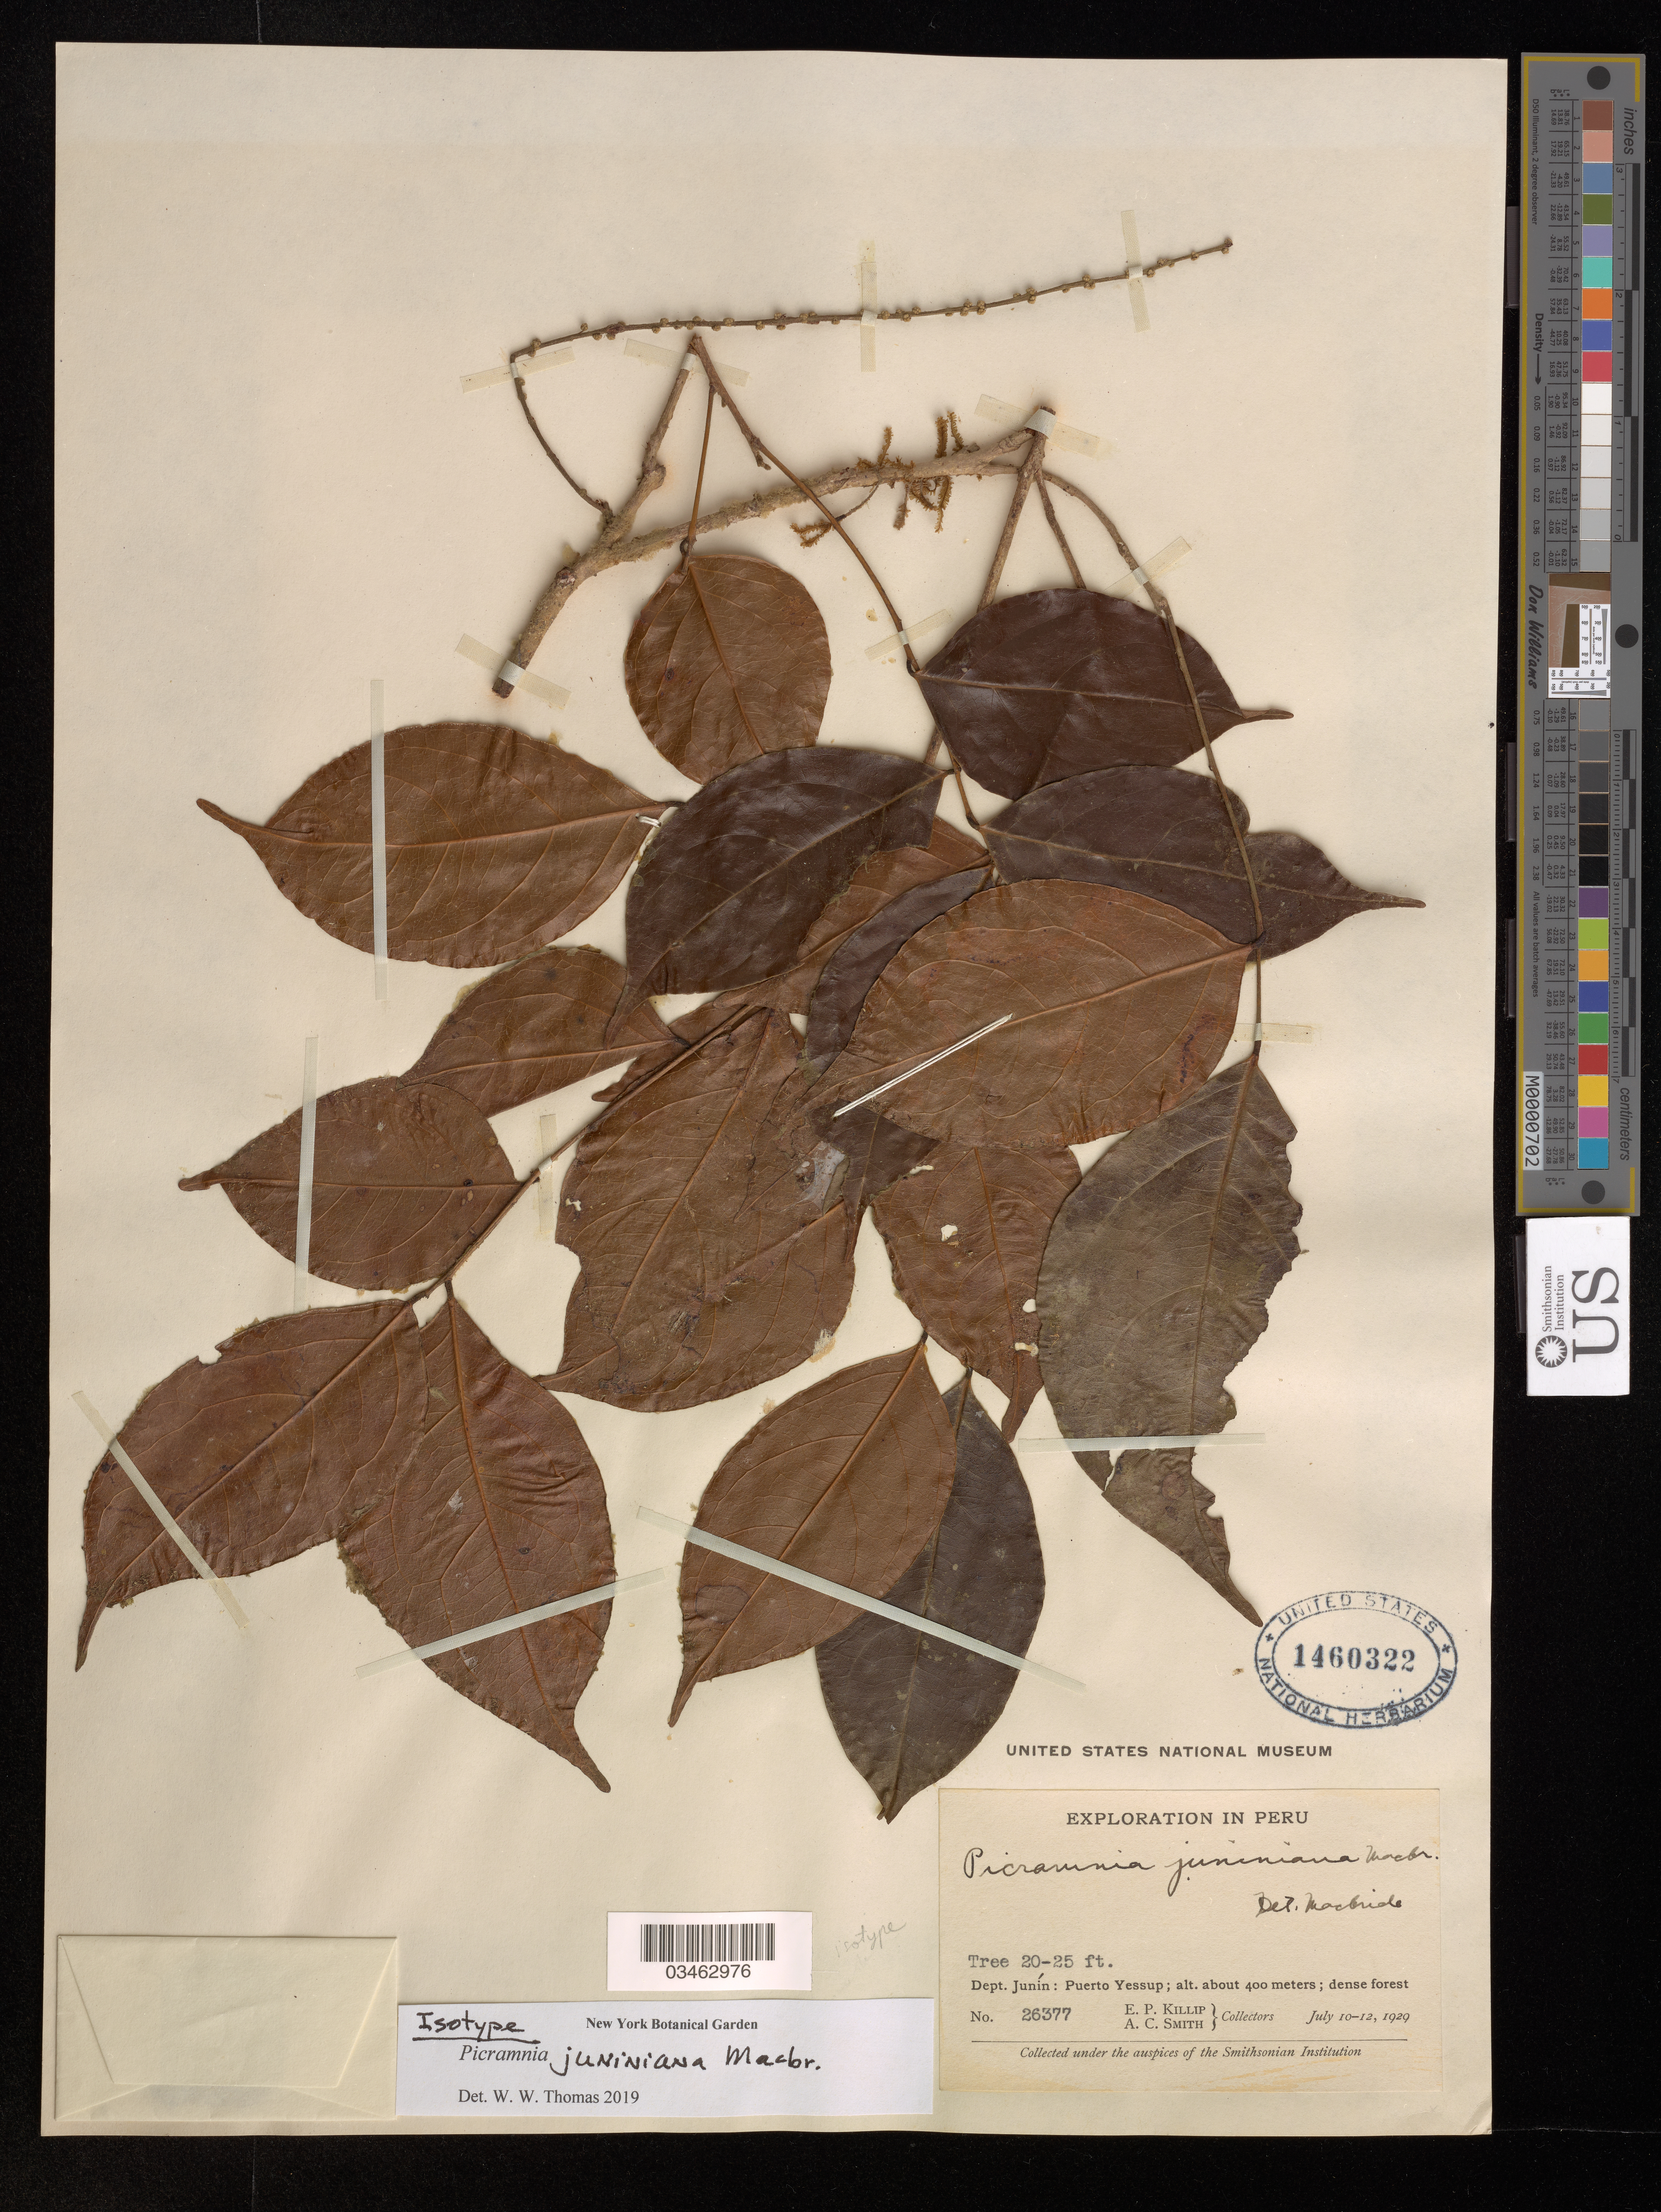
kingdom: Plantae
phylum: Tracheophyta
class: Magnoliopsida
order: Picramniales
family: Picramniaceae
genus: Picramnia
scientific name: Picramnia juniniana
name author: J.F. Macbr.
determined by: Thomas, W. W.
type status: Isotype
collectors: E. P. Killip & A. C. Smith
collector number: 26377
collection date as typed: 10 Jul 1929 to 12 Jul 1929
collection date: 1929-07-10/1929-07-12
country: Peru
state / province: Junín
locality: Puerto Yessup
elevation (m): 400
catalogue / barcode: US 1460322